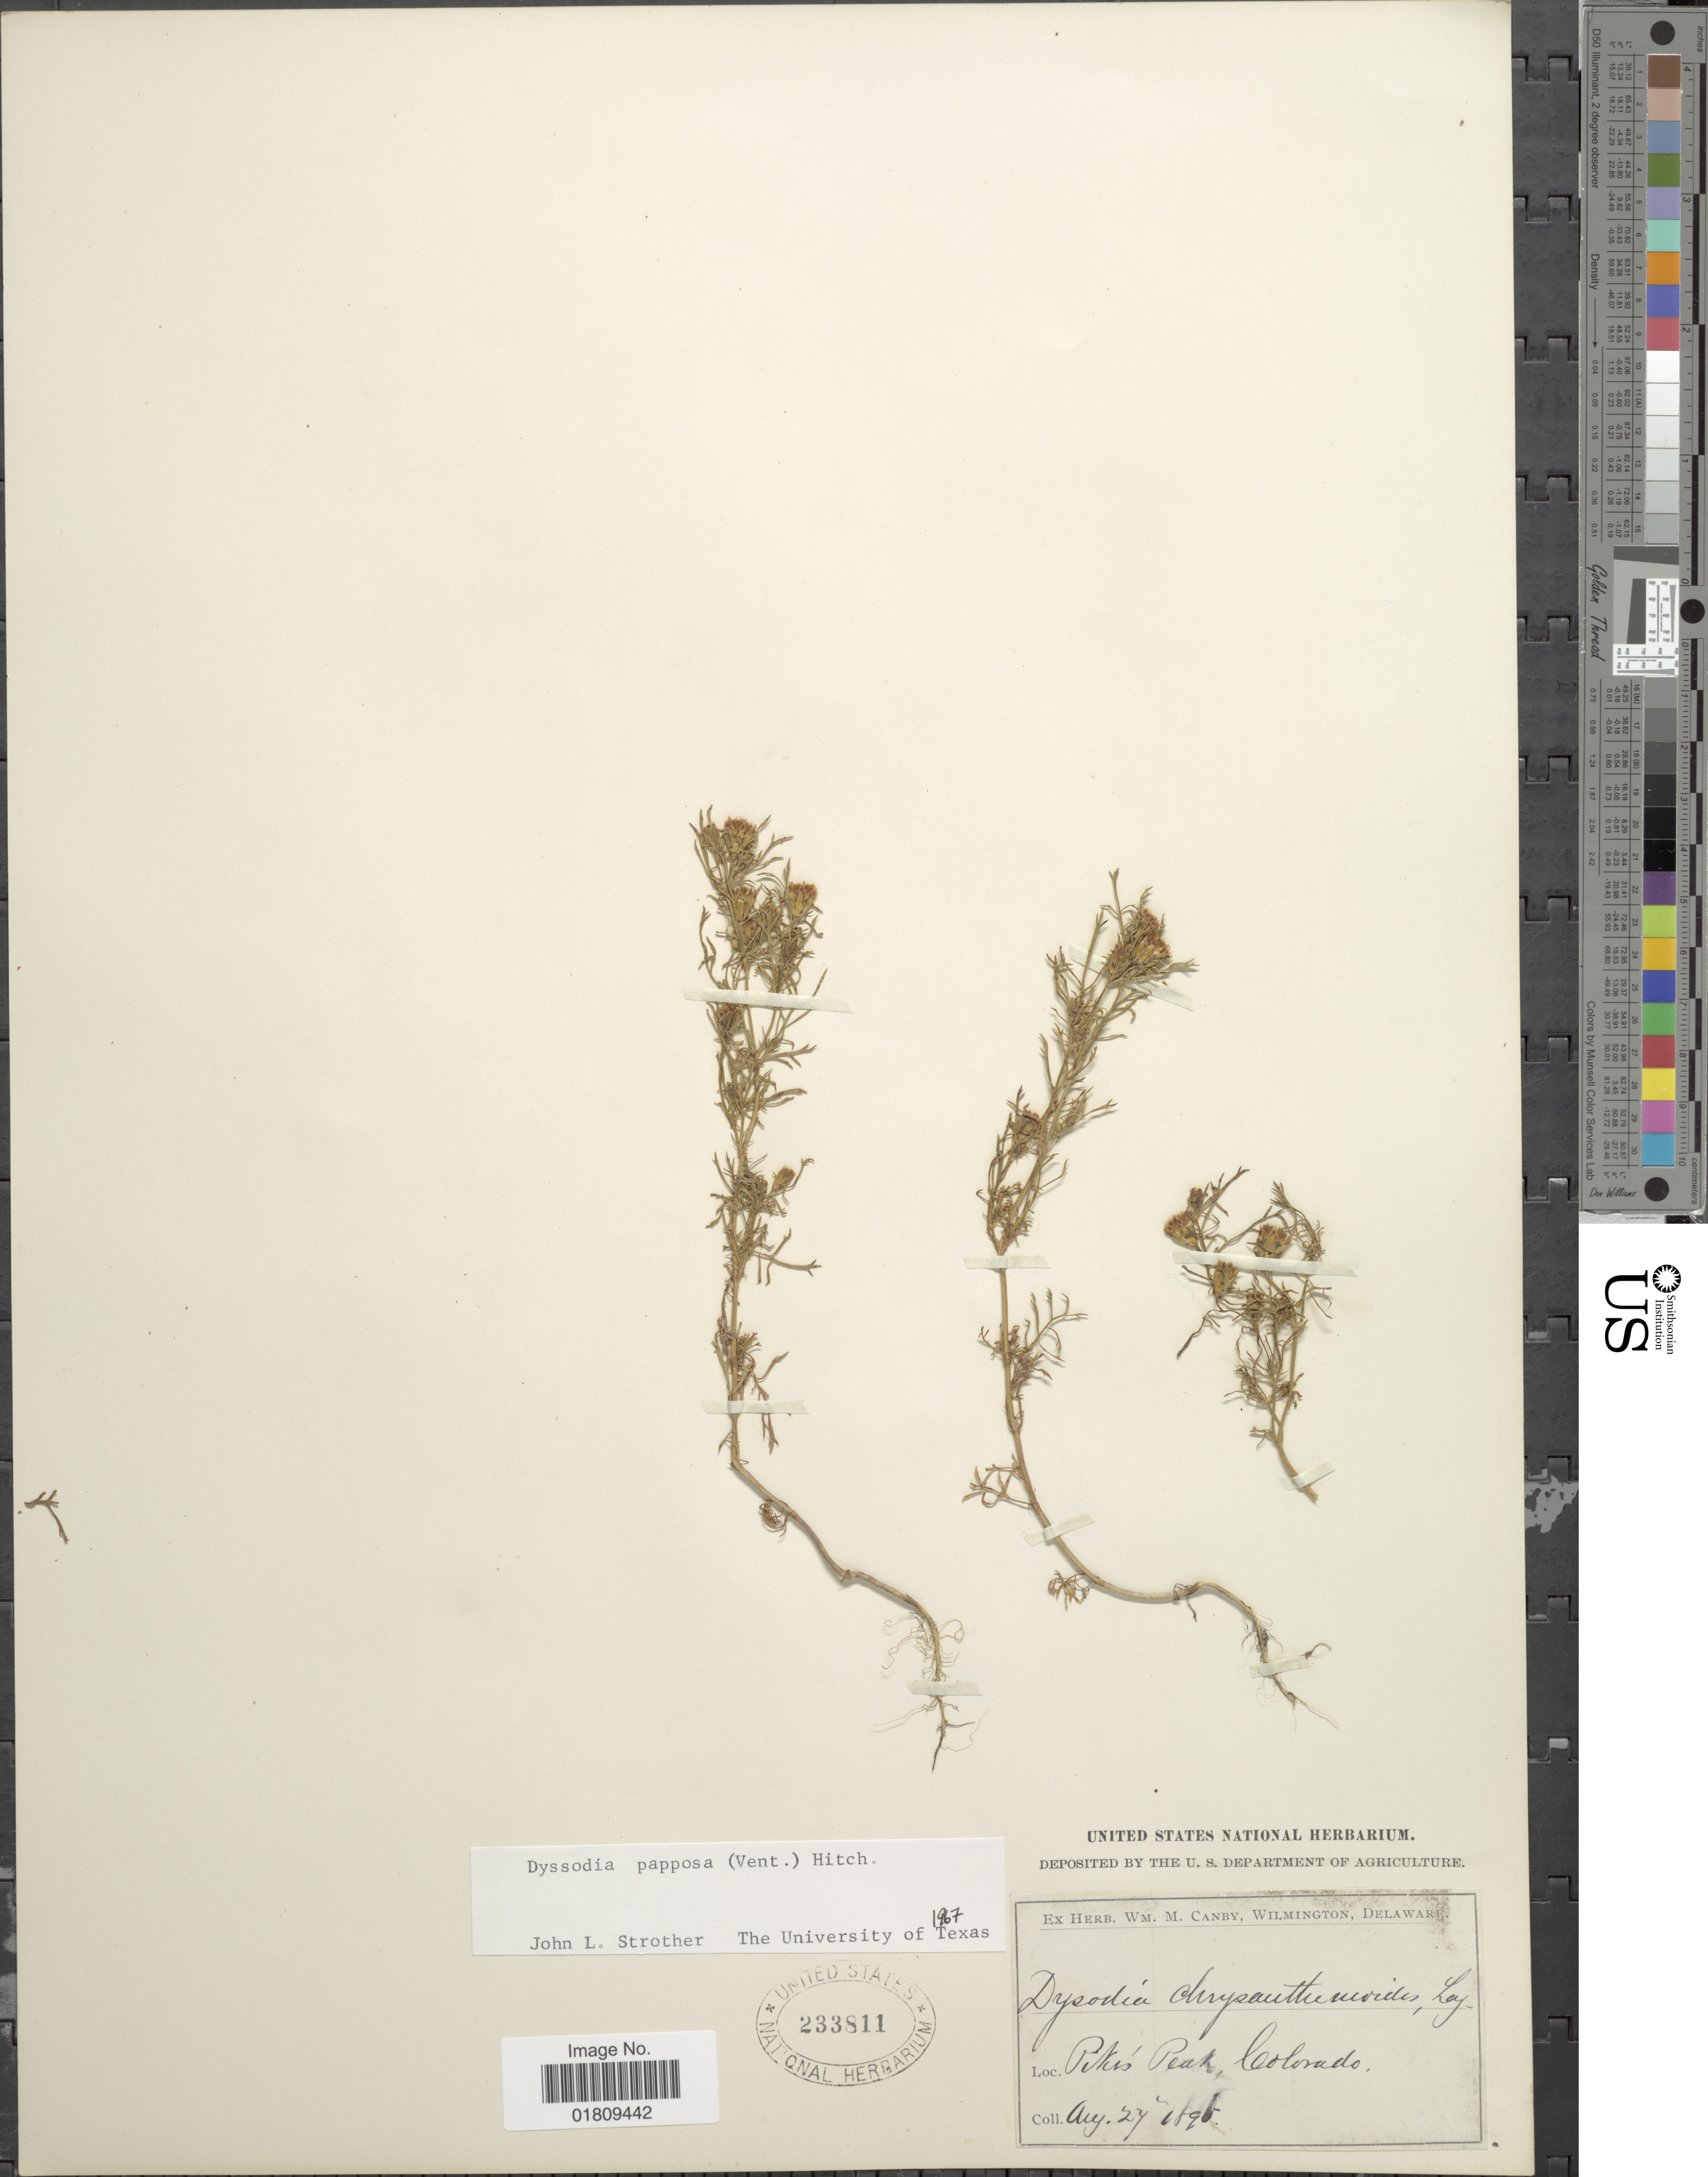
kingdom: Plantae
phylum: Tracheophyta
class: Magnoliopsida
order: Asterales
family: Asteraceae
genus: Dyssodia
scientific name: Dyssodia papposa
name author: (Vent.) Hitchc.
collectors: ex herb. W.M. Canby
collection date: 1895-08-27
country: United States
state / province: Colorado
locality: Pike's Peak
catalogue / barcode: US 233811